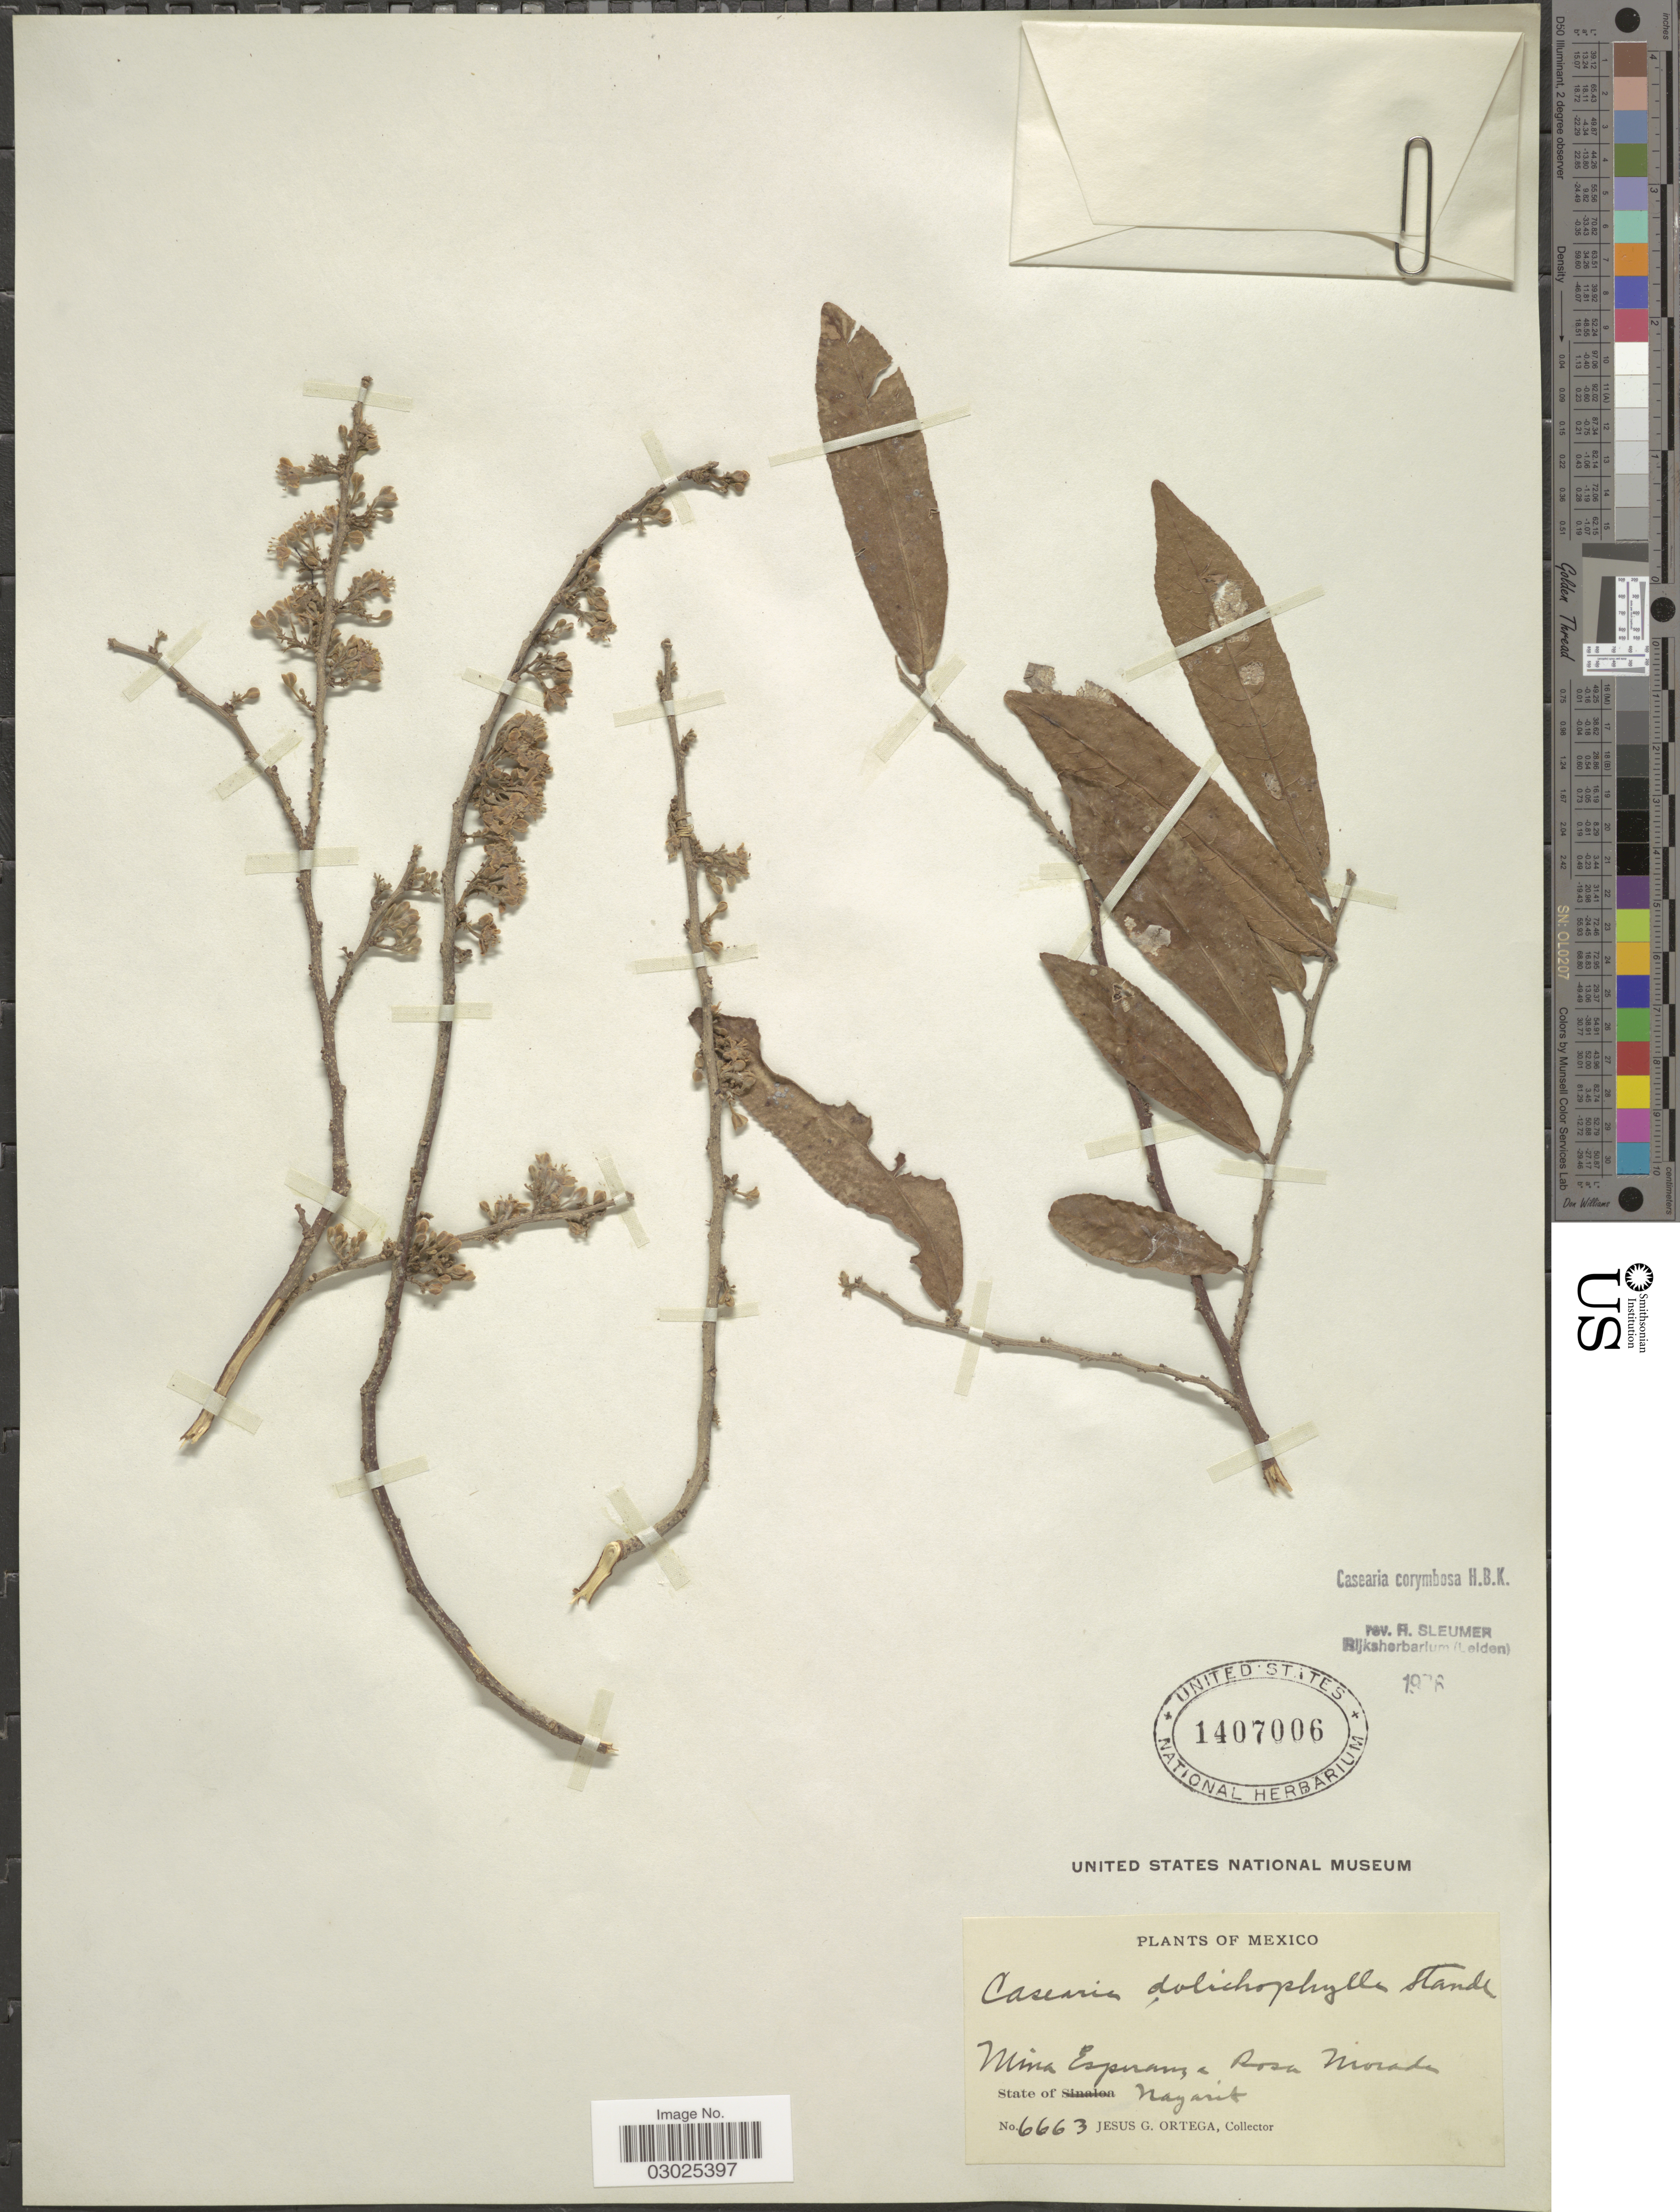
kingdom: Plantae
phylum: Tracheophyta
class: Magnoliopsida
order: Malpighiales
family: Salicaceae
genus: Casearia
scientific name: Casearia corymbosa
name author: Kunth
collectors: J. Ortega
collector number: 6663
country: Mexico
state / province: Nayarit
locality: Mina Esperanza Rosa Morada.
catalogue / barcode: US 1407006